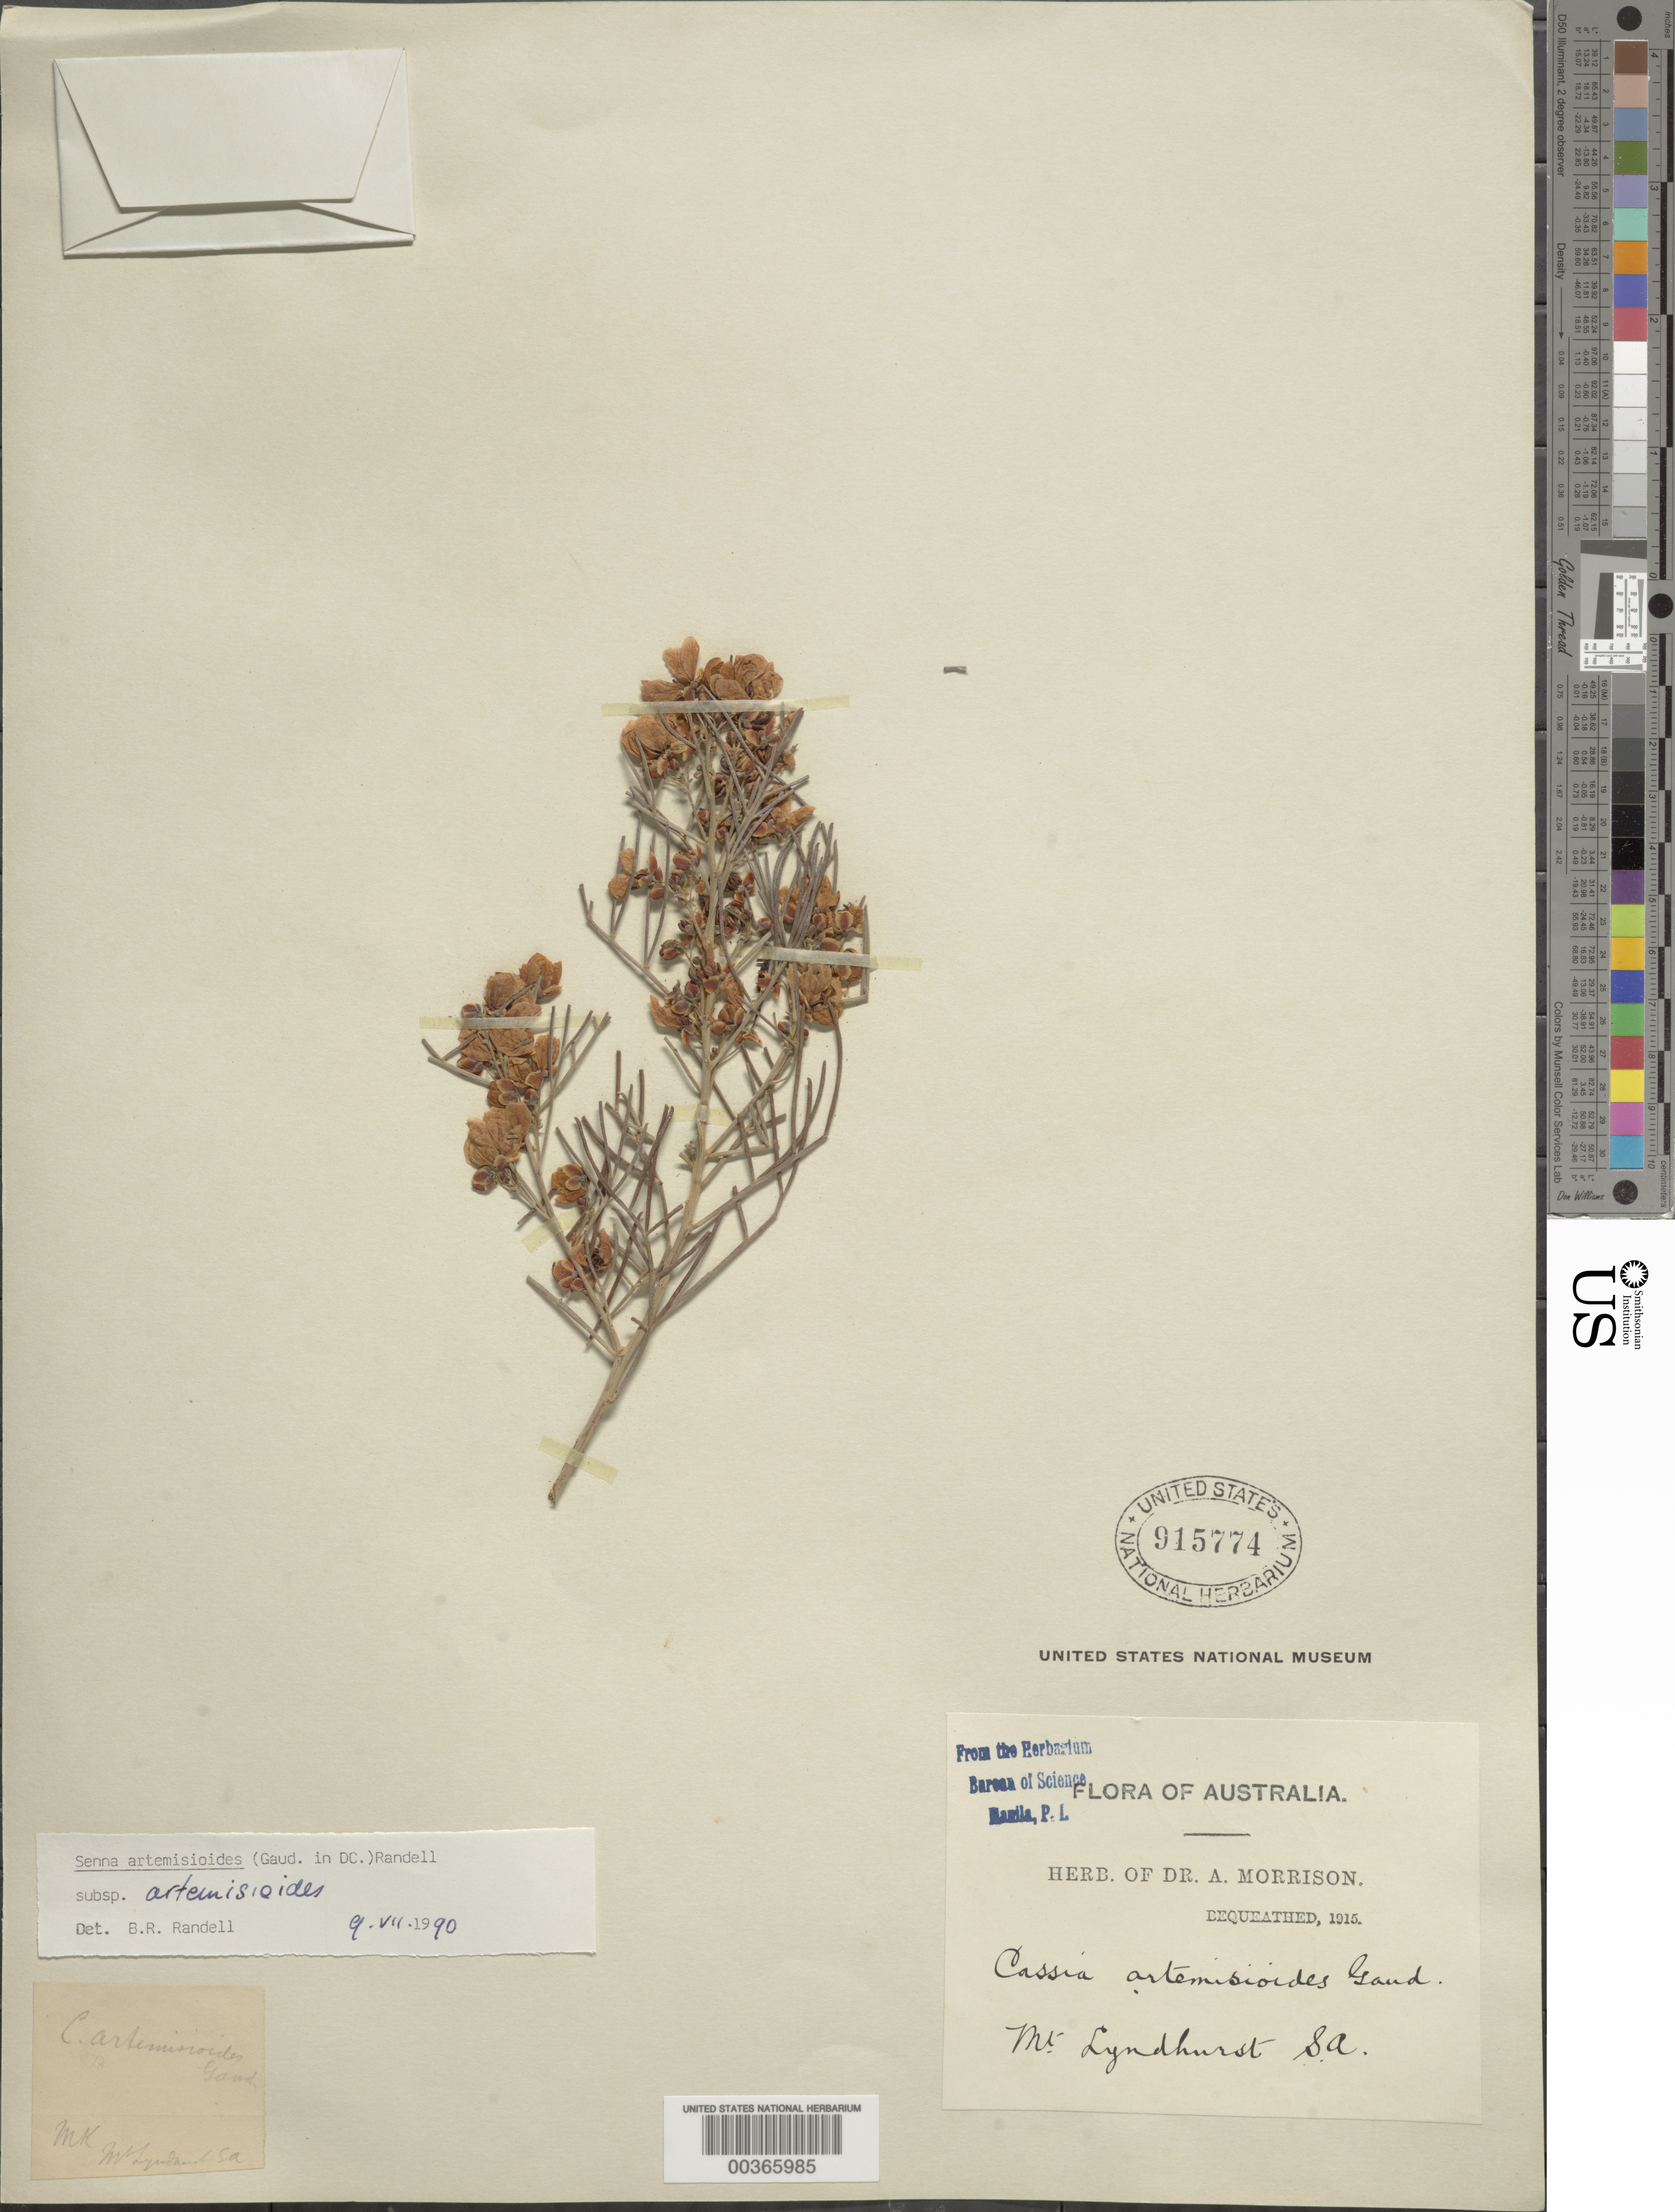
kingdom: Plantae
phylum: Tracheophyta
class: Magnoliopsida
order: Fabales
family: Fabaceae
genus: Senna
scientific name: Senna artemisioides subsp. artemisioides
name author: (Gaudich. ex DC.) Randell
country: Australia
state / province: South Australia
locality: Mt. lyndhurst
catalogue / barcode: US 915774